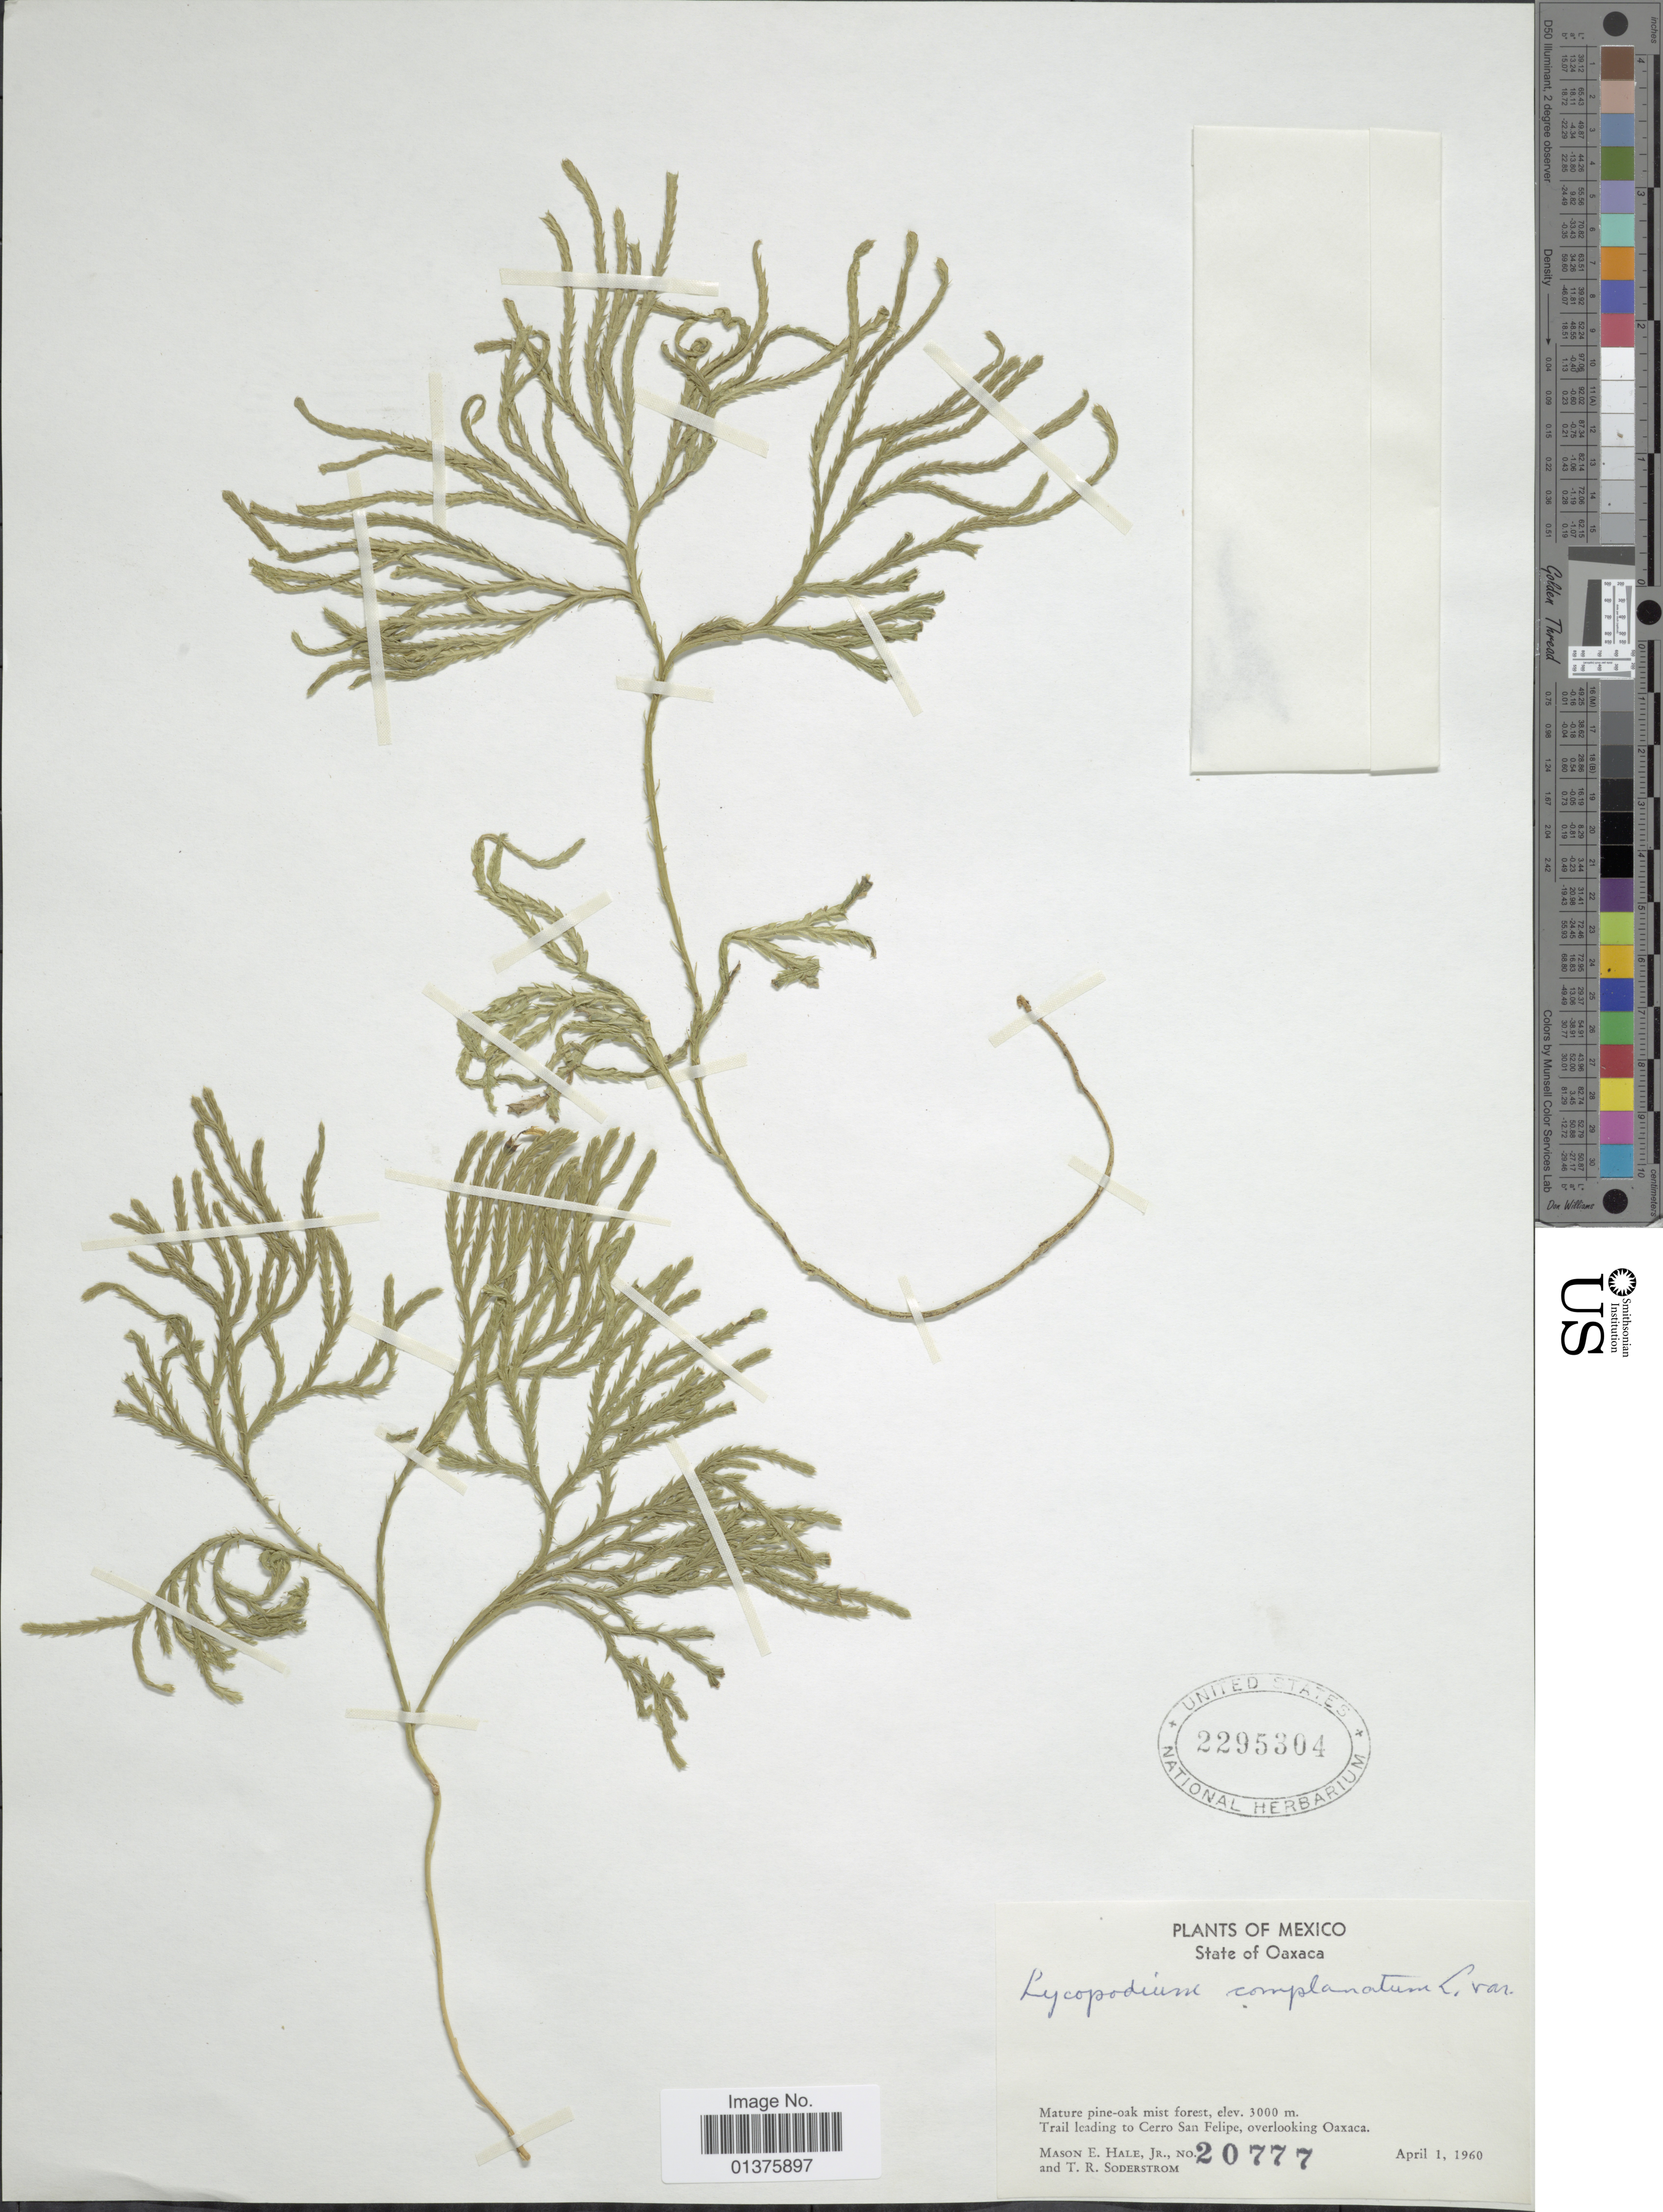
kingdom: Plantae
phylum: Tracheophyta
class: Lycopodiopsida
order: Lycopodiales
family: Lycopodiaceae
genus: Diphasiastrum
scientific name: Diphasiastrum thyoides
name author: (Humb. & Bonpl. ex Willd.) Holub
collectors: M. Hale & T. R. Soderstrom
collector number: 20777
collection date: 1960-04-01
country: Mexico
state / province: Oaxaca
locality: Trail leading to Cerro San Felipe, overlooking Oaxaca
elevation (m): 3000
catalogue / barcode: US 2295304